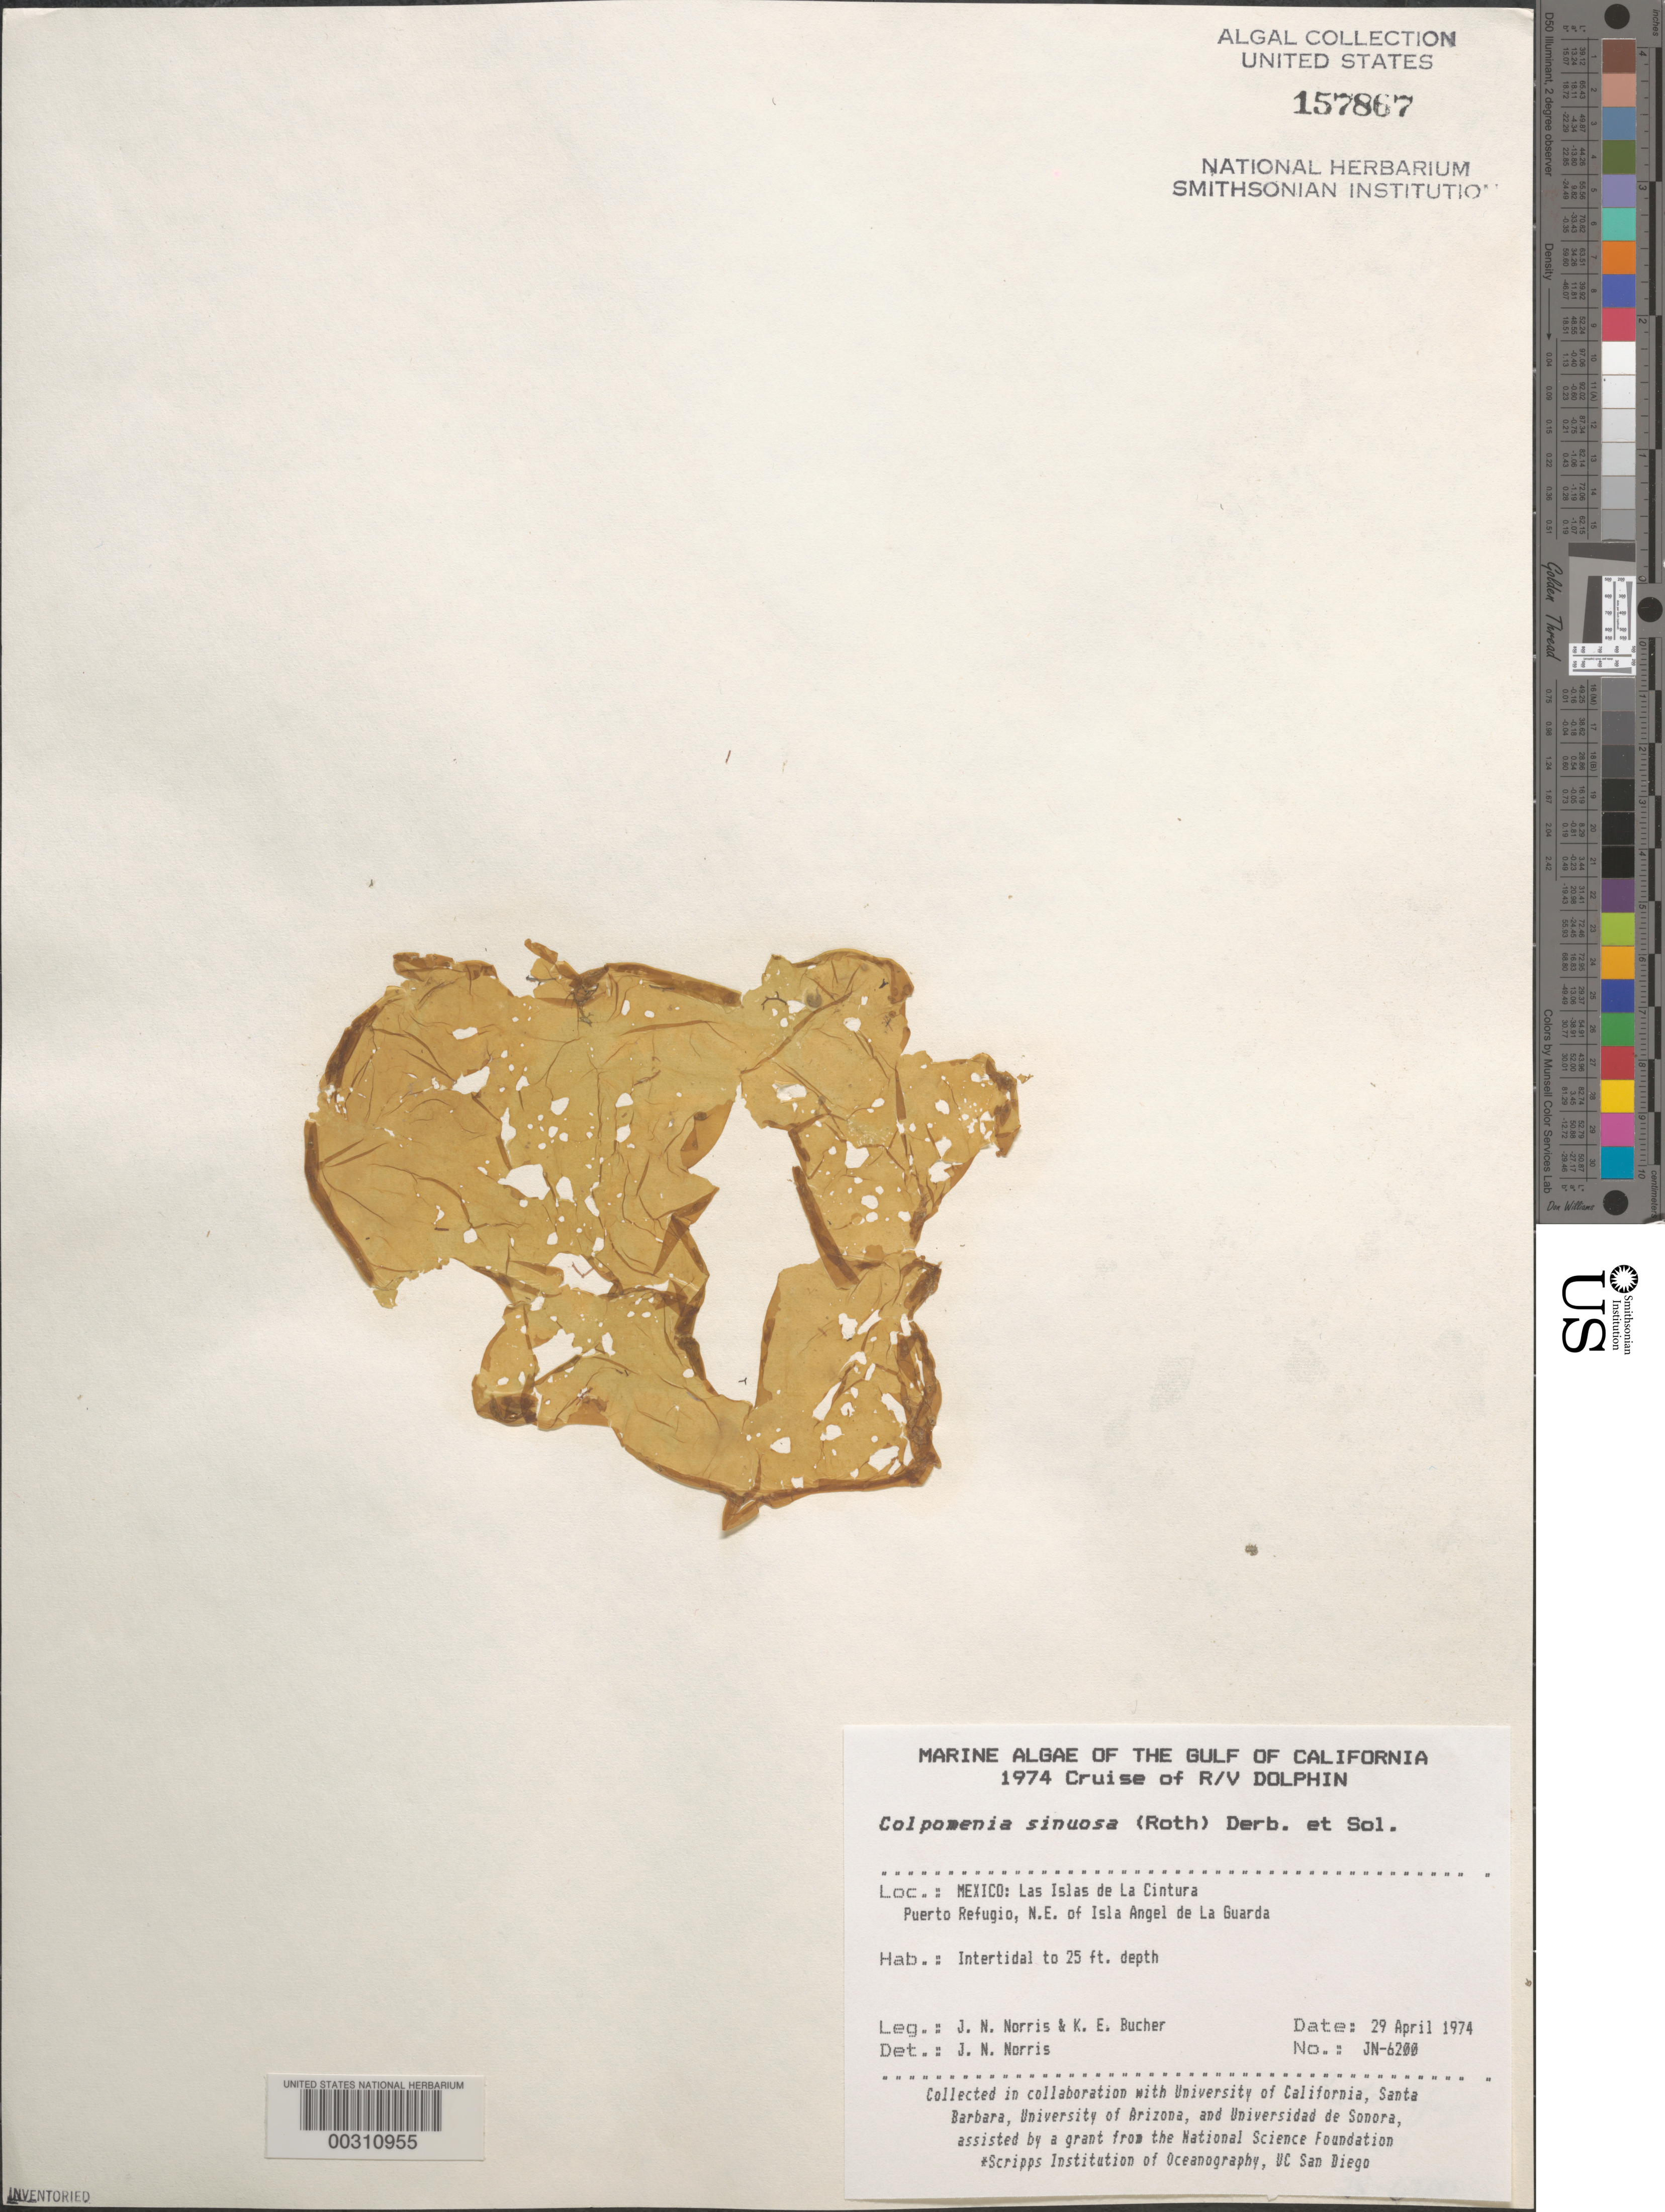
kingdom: Chromista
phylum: Ochrophyta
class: Phaeophyceae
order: Scytosiphonales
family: Scytosiphonaceae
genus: Colpomenia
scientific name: Colpomenia sinuosa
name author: (K. Mert. ex Roth) Derbes & Solier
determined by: Norris, James N.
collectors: J. N. Norris & K. E. Bucher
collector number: JN-6200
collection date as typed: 29 Apr 1974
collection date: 1974-04-29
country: Mexico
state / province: Baja California Norte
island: Isla Angel de la Guarda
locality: Puerto Refugio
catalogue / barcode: US 157867